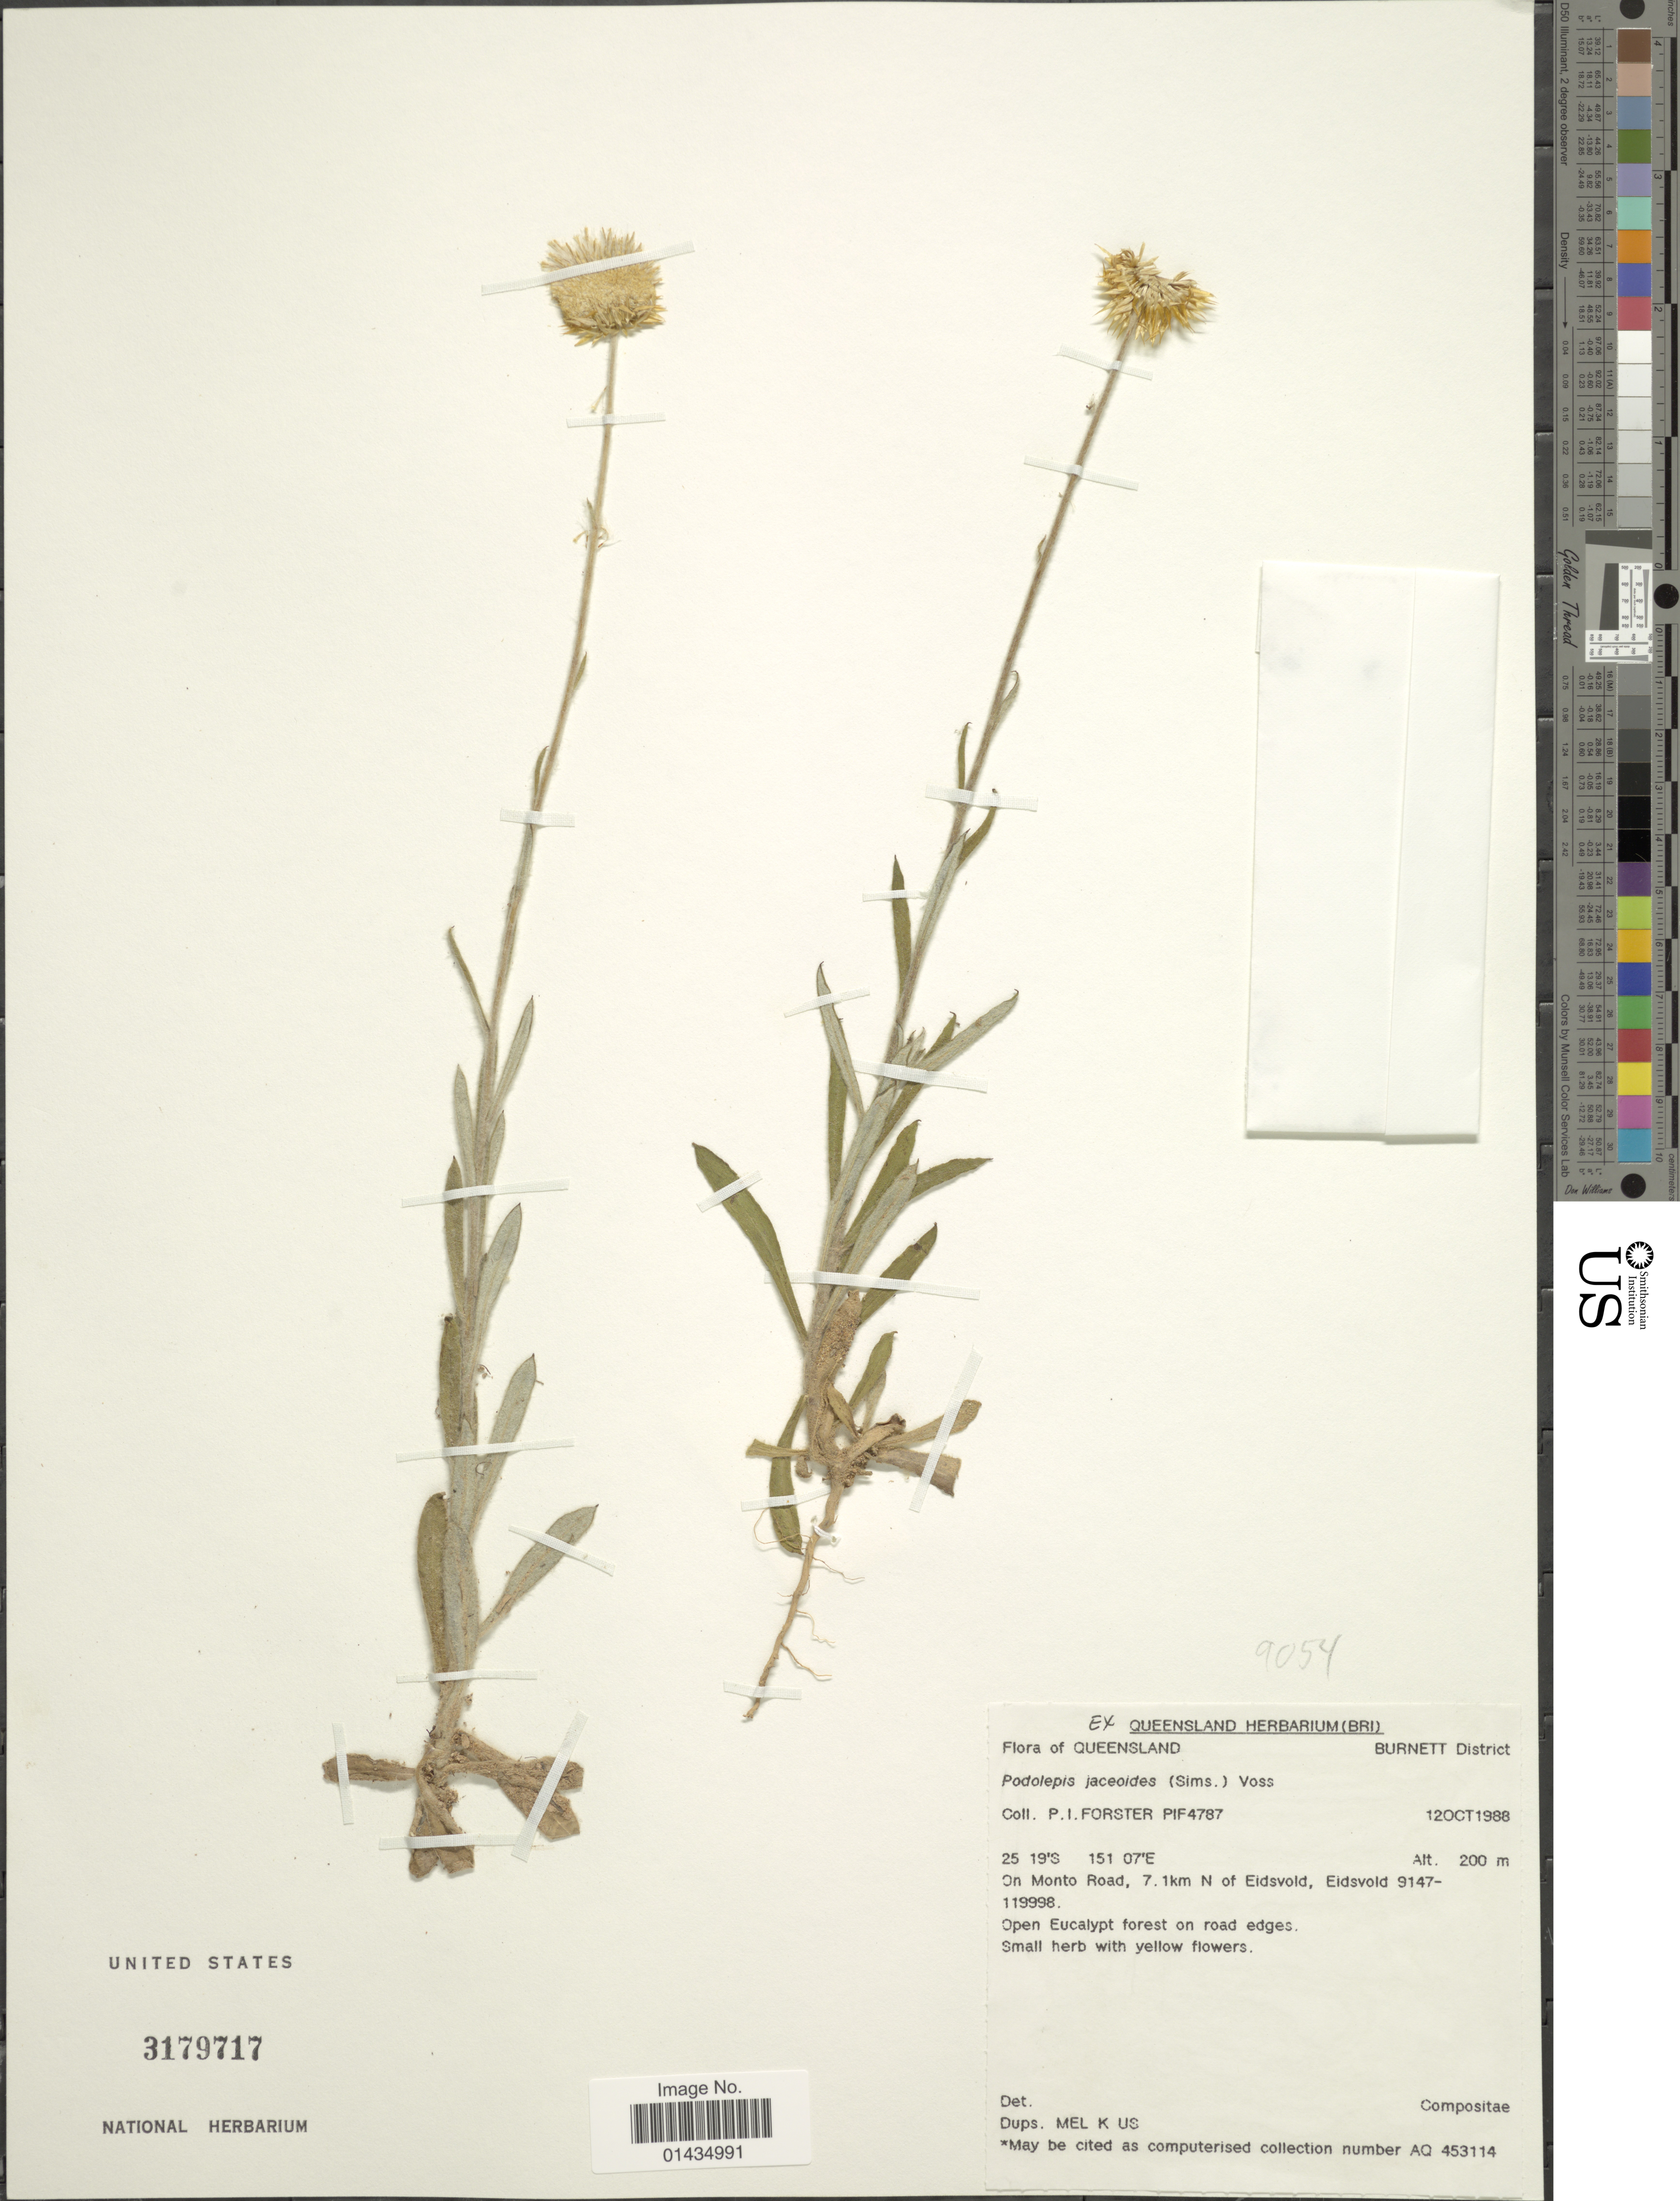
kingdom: Plantae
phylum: Tracheophyta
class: Magnoliopsida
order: Asterales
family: Asteraceae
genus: Podolepis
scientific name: Podolepis jacaeoides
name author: (Sims) Voss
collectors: P. Forster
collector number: PIF4787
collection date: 1988-10-12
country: Australia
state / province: Queensland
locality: Burnett District, on Monto Road, 7.1 km N of Eidsvold, Eidsvold 9147-119998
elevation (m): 200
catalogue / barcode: US 3179717